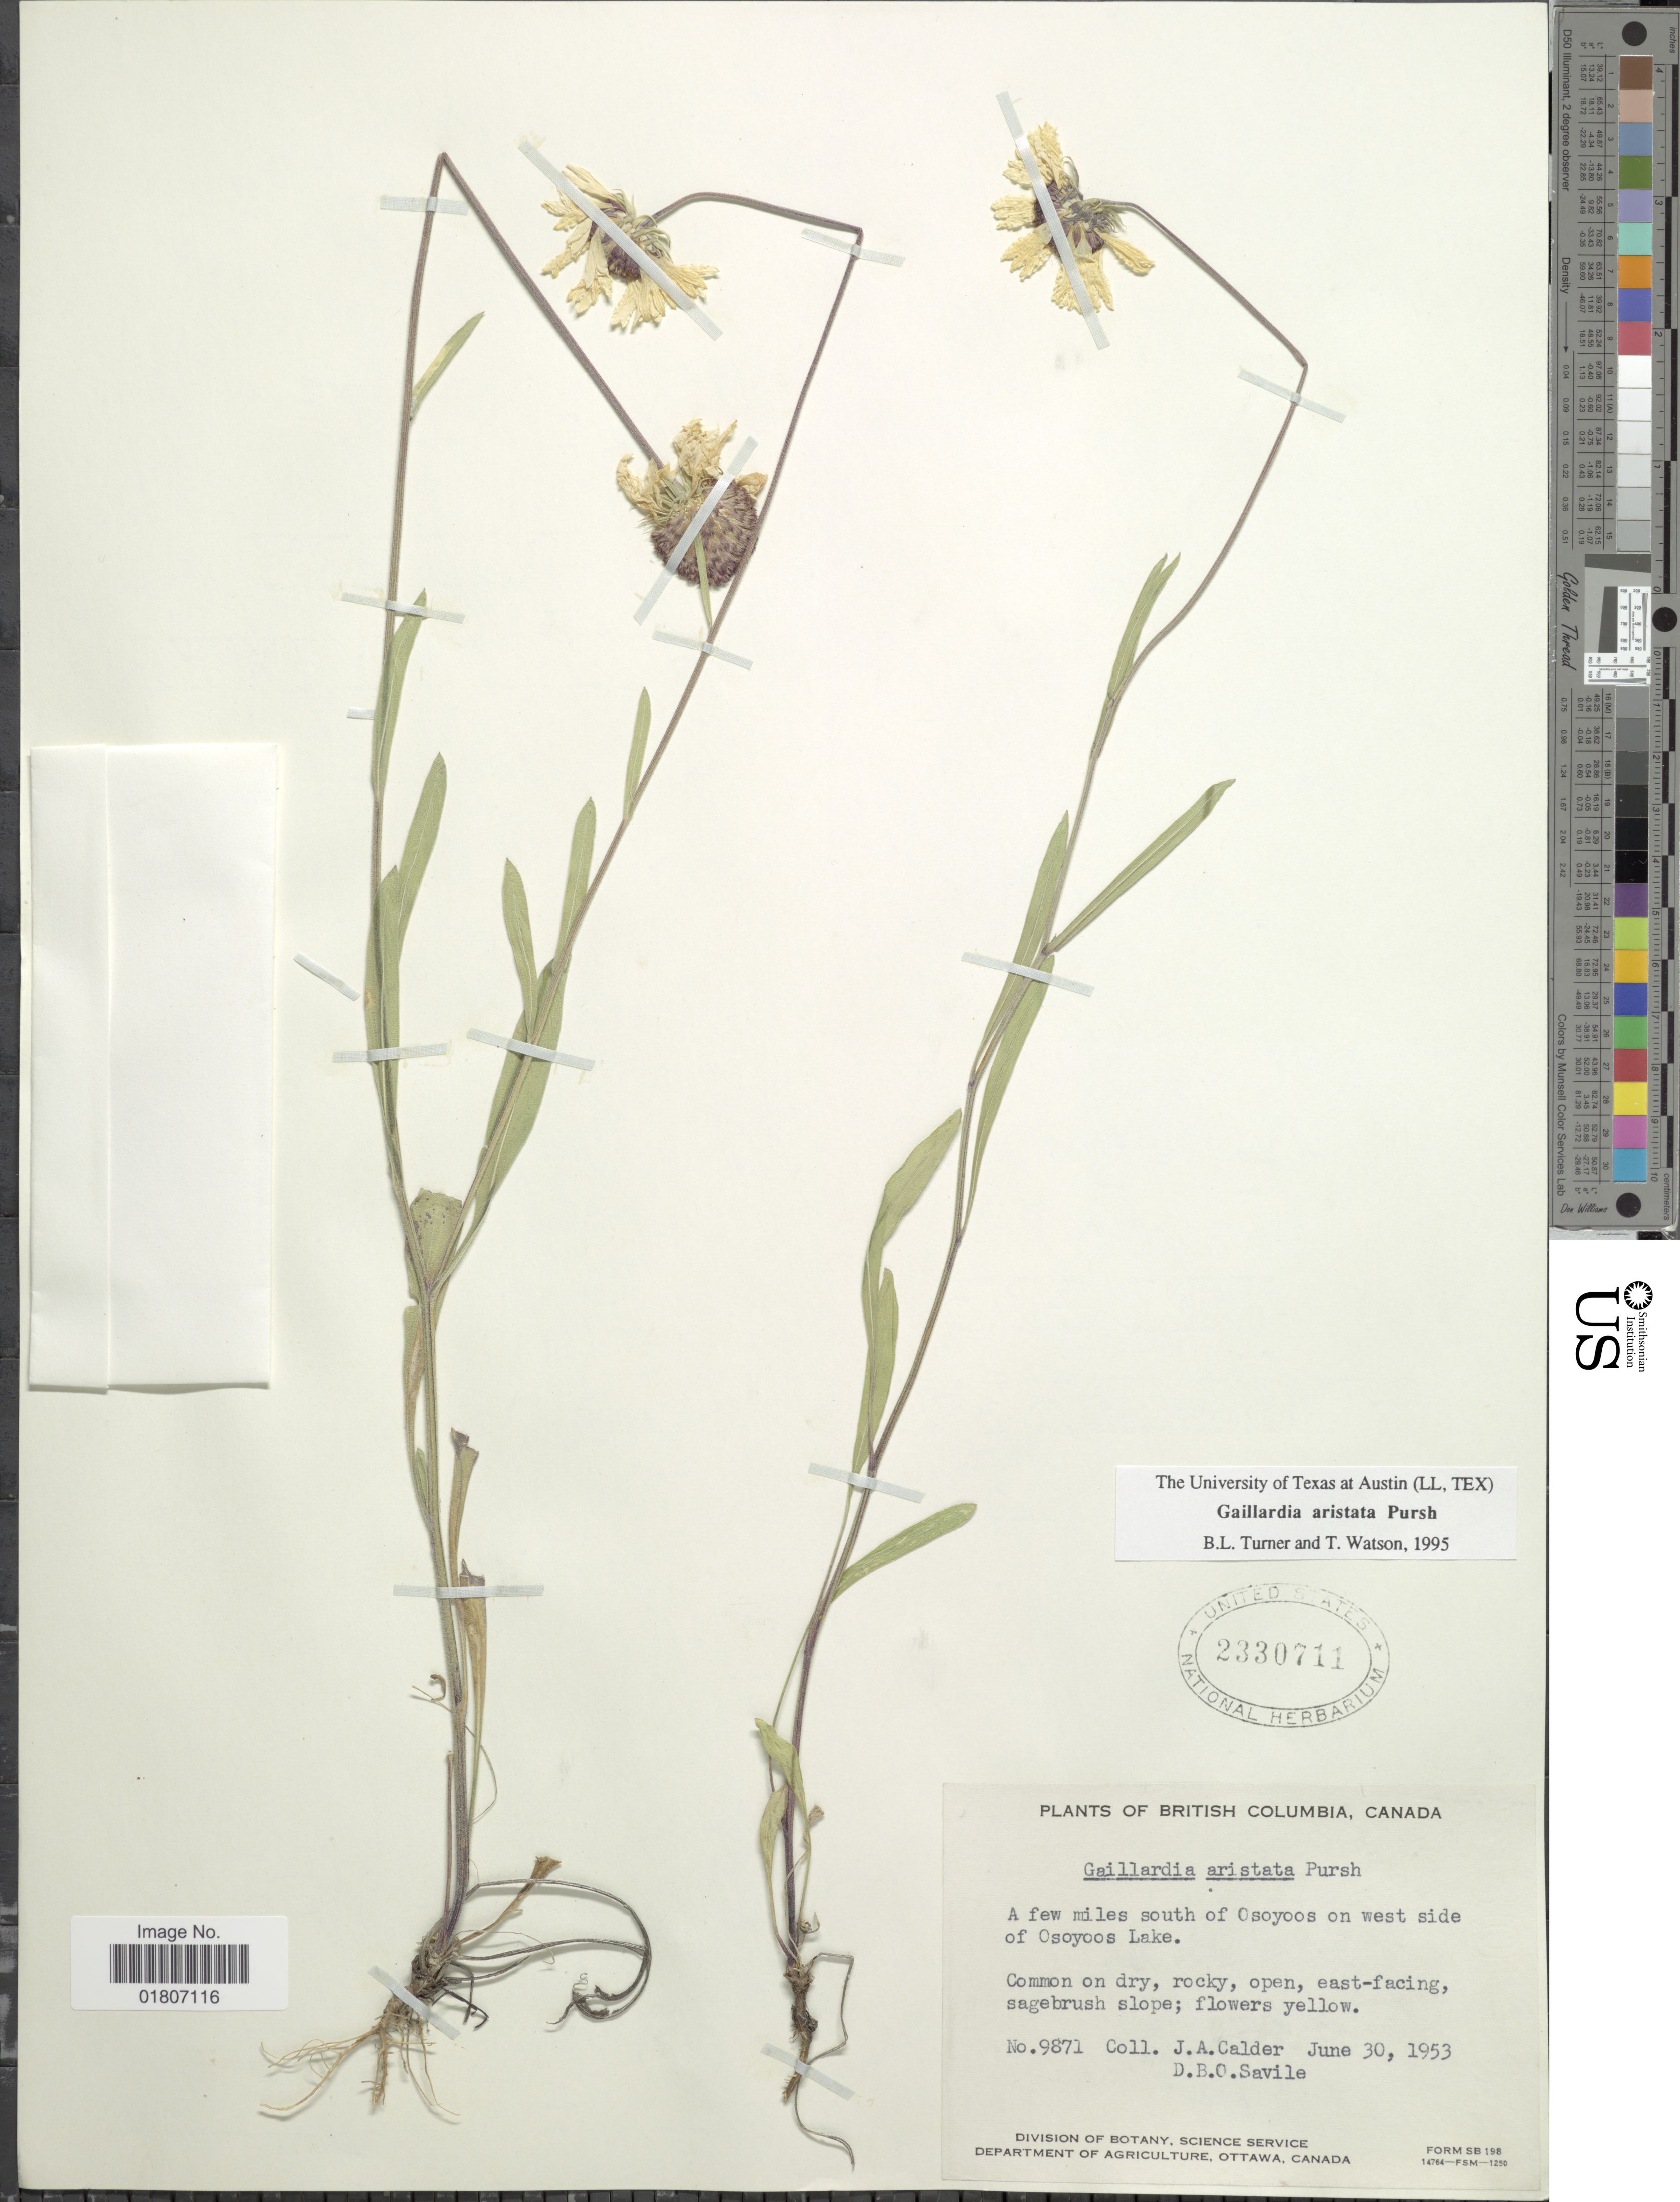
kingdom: Plantae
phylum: Tracheophyta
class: Magnoliopsida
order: Asterales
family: Asteraceae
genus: Gaillardia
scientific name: Gaillardia aristata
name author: Pursh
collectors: J. A. Calder & D. Savile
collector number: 9871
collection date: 1953-06-30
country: Canada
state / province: British Columbia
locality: A few miles south of Osoyoos on west side of Osoyoos Lake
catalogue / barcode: US 2330711